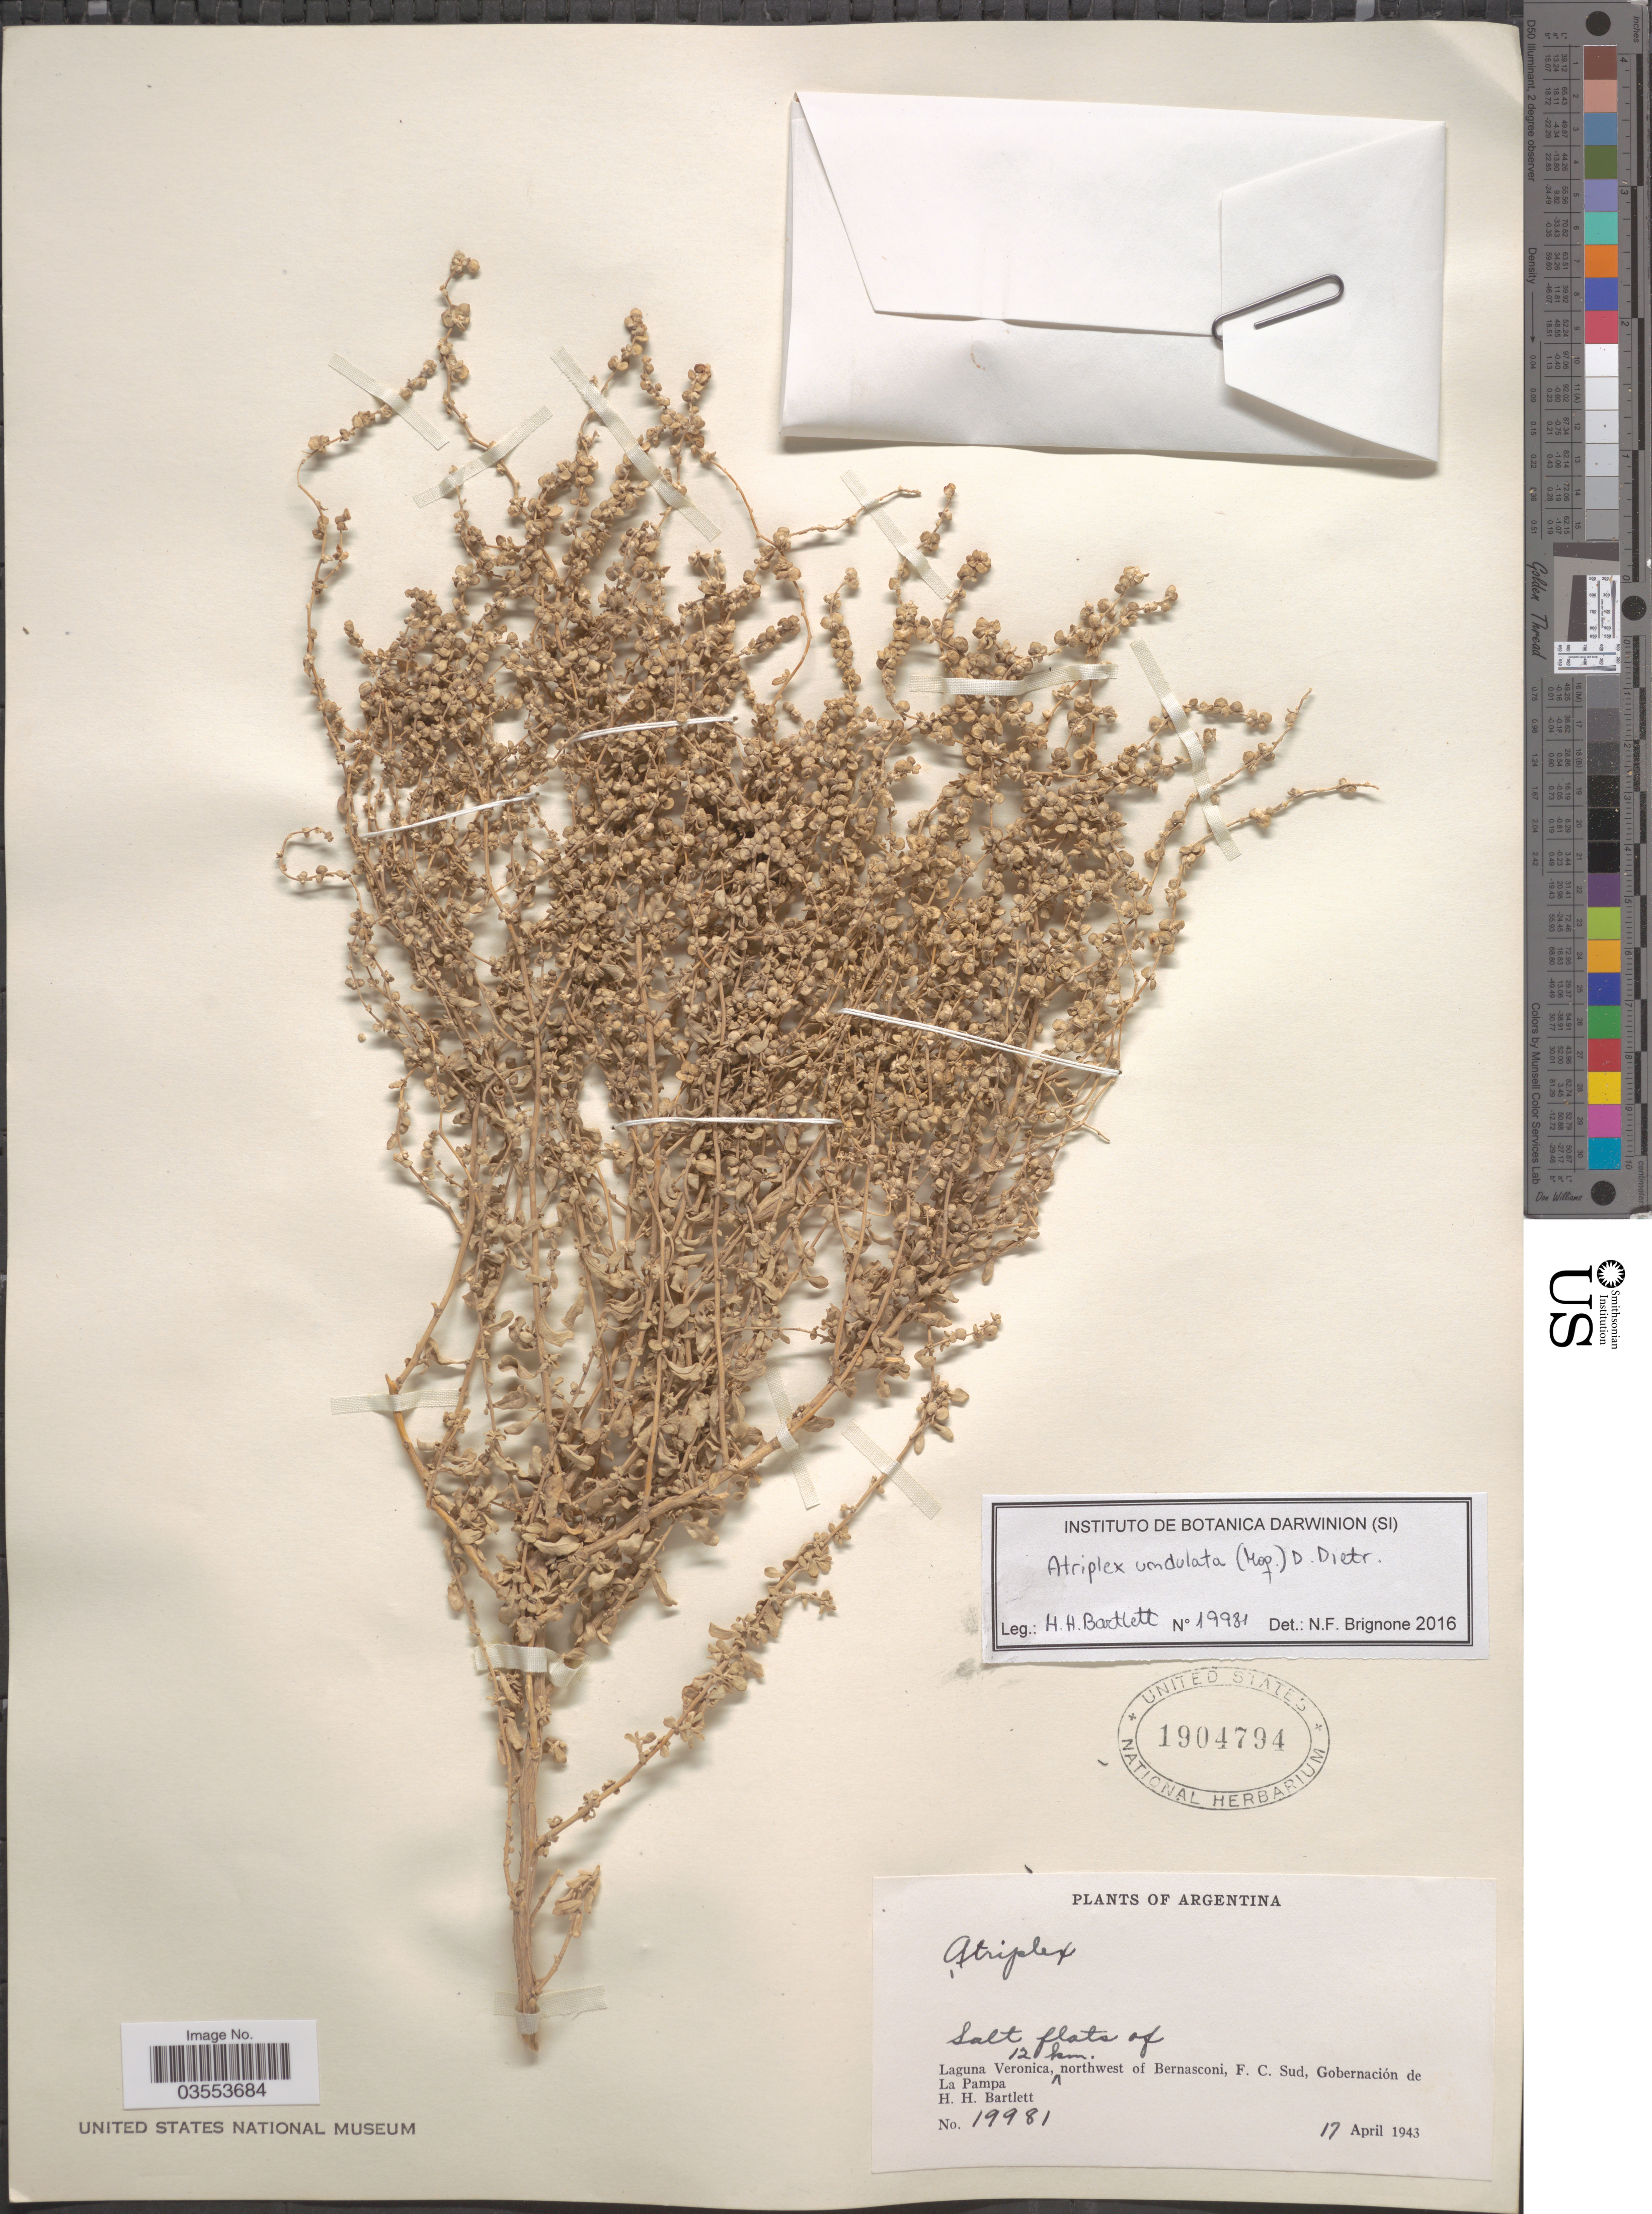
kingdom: Plantae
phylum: Tracheophyta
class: Magnoliopsida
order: Caryophyllales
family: Amaranthaceae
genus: Atriplex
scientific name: Atriplex sp.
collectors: H. H. Bartlett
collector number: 19981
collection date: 1943-04-17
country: Argentina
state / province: La Pampa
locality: Salt flats of Laguna Veronica, 12 km. northwest of Bernasconi, F. C. Sud, Gobernación de La Pampa.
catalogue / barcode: US 1904794